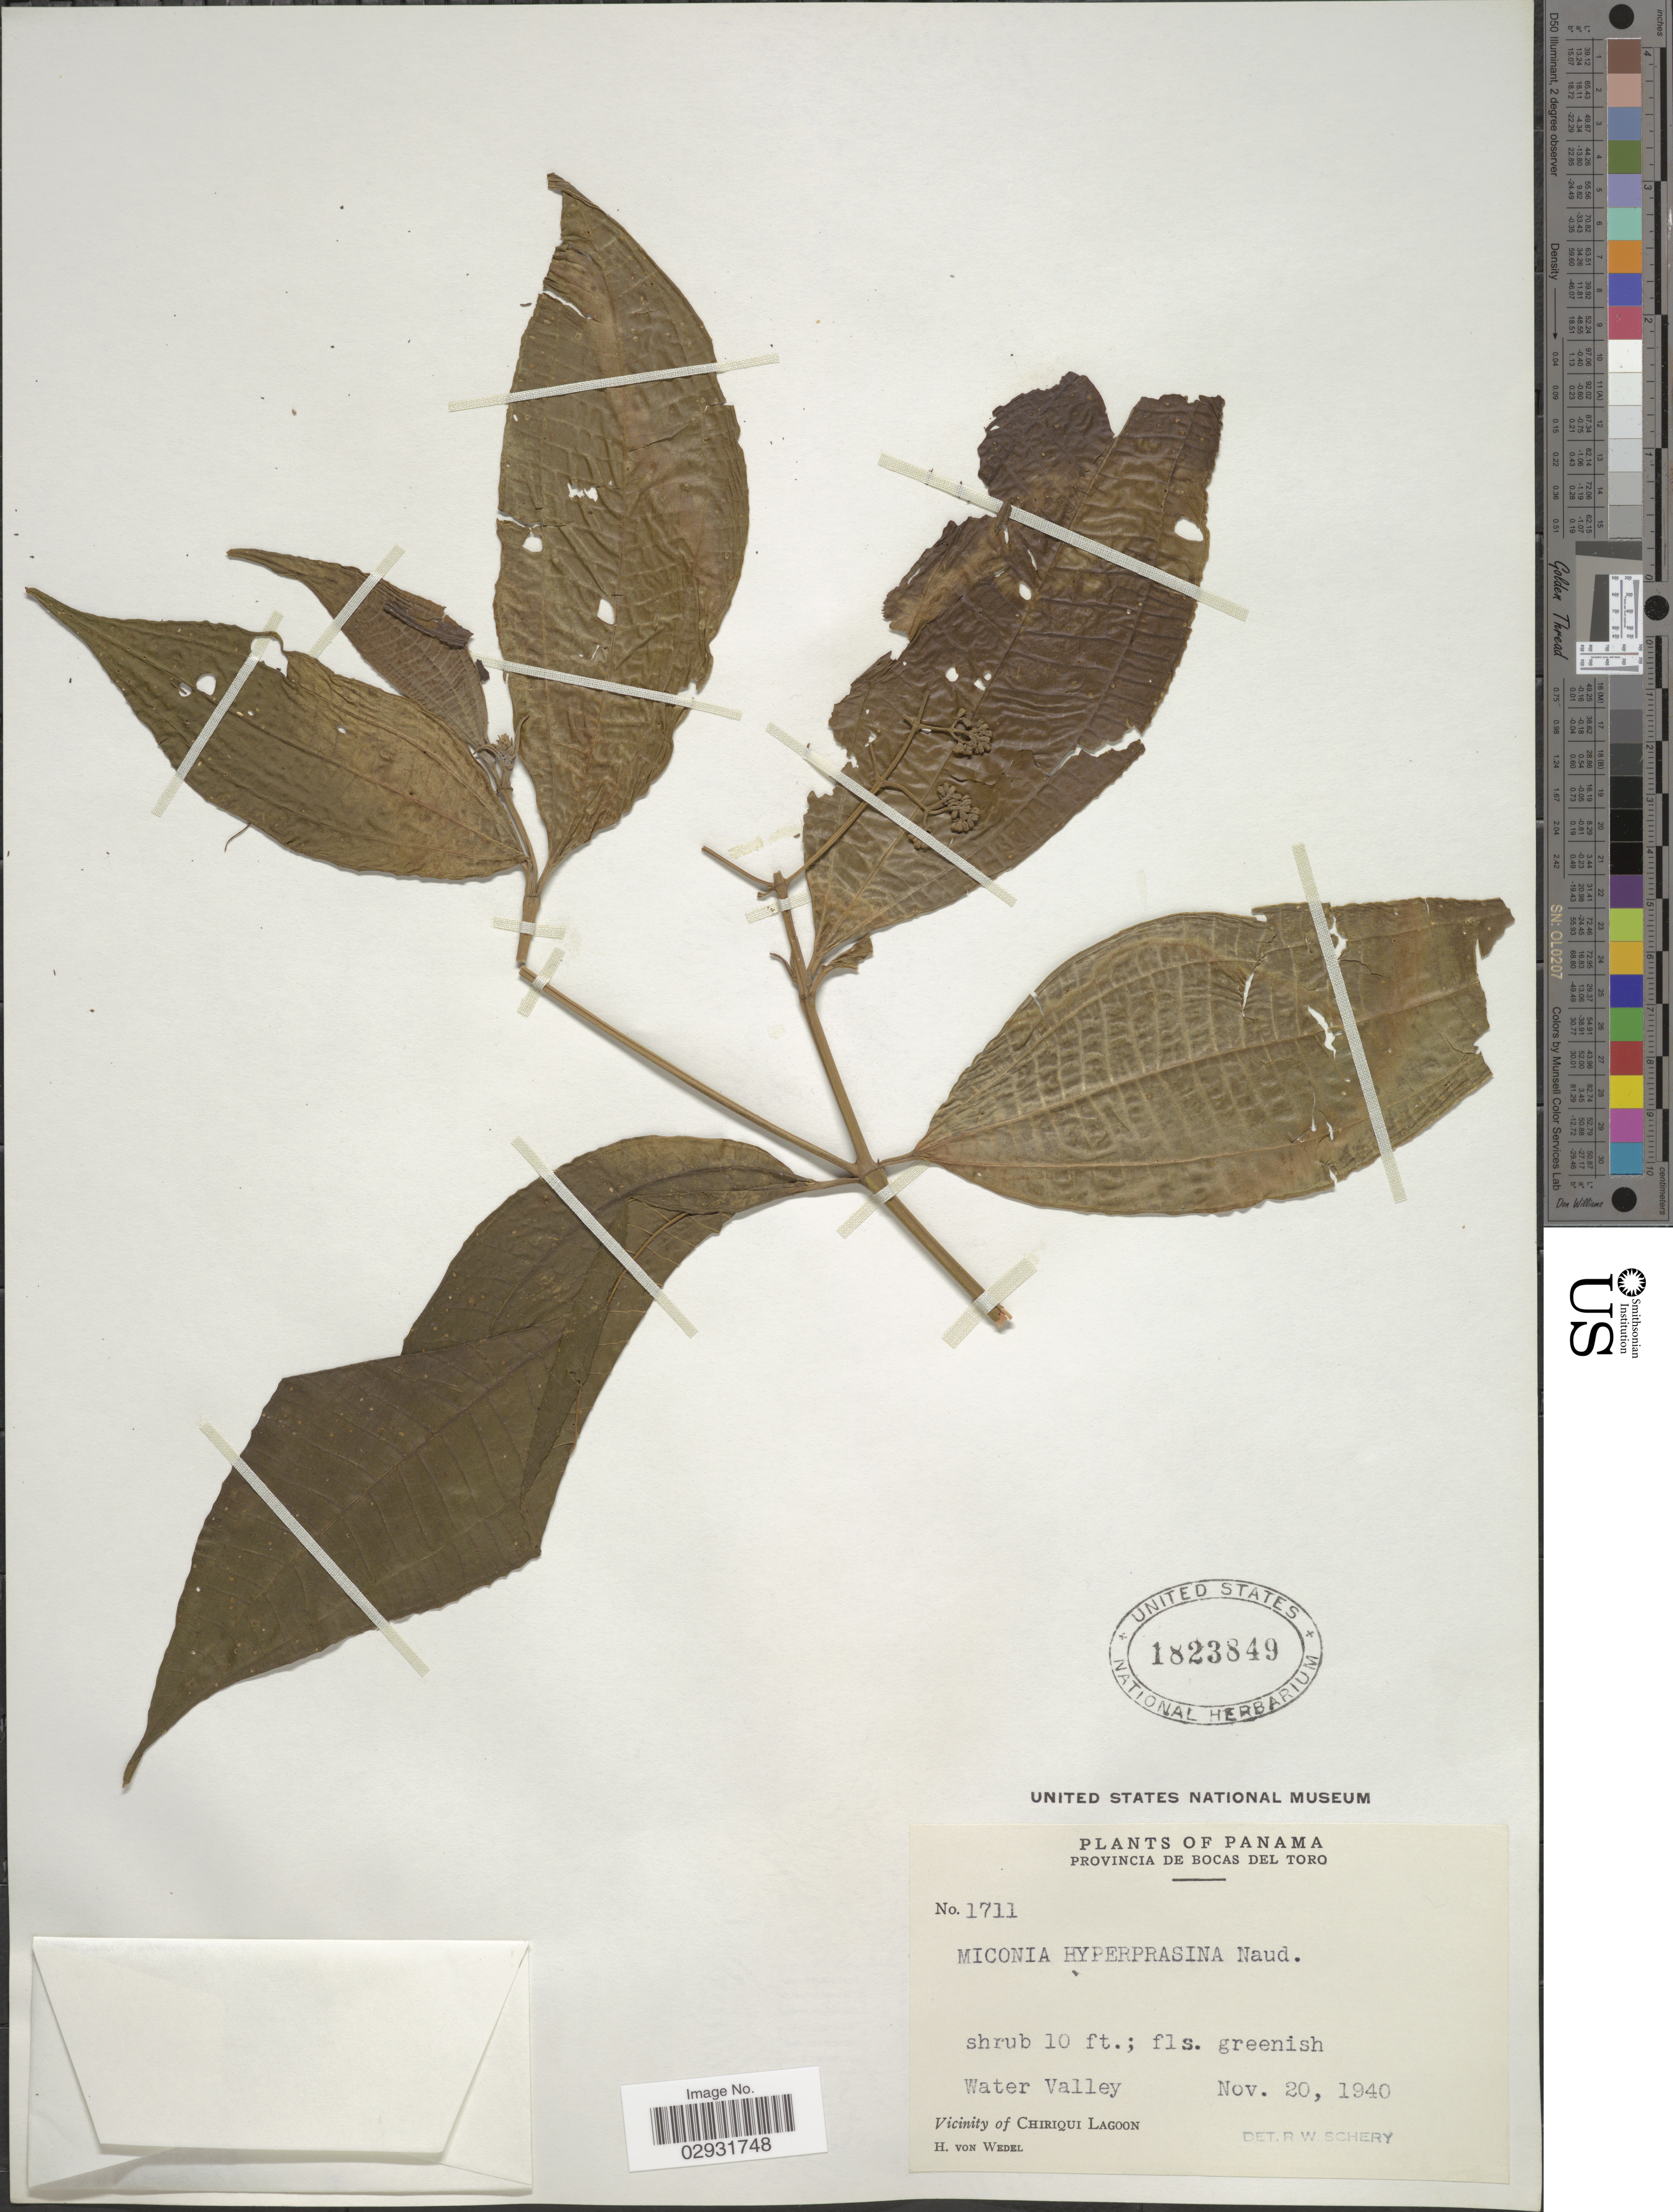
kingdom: Plantae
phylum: Tracheophyta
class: Magnoliopsida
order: Myrtales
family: Melastomataceae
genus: Miconia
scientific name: Miconia affinis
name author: DC.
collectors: H. von Wedel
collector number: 1711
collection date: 1940-11-20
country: Panama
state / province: Bocas del Toro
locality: Provincia de Bocas del Toro. Water Valley. Vicinity of Chiriqui Lagoon.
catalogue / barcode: US 1823849